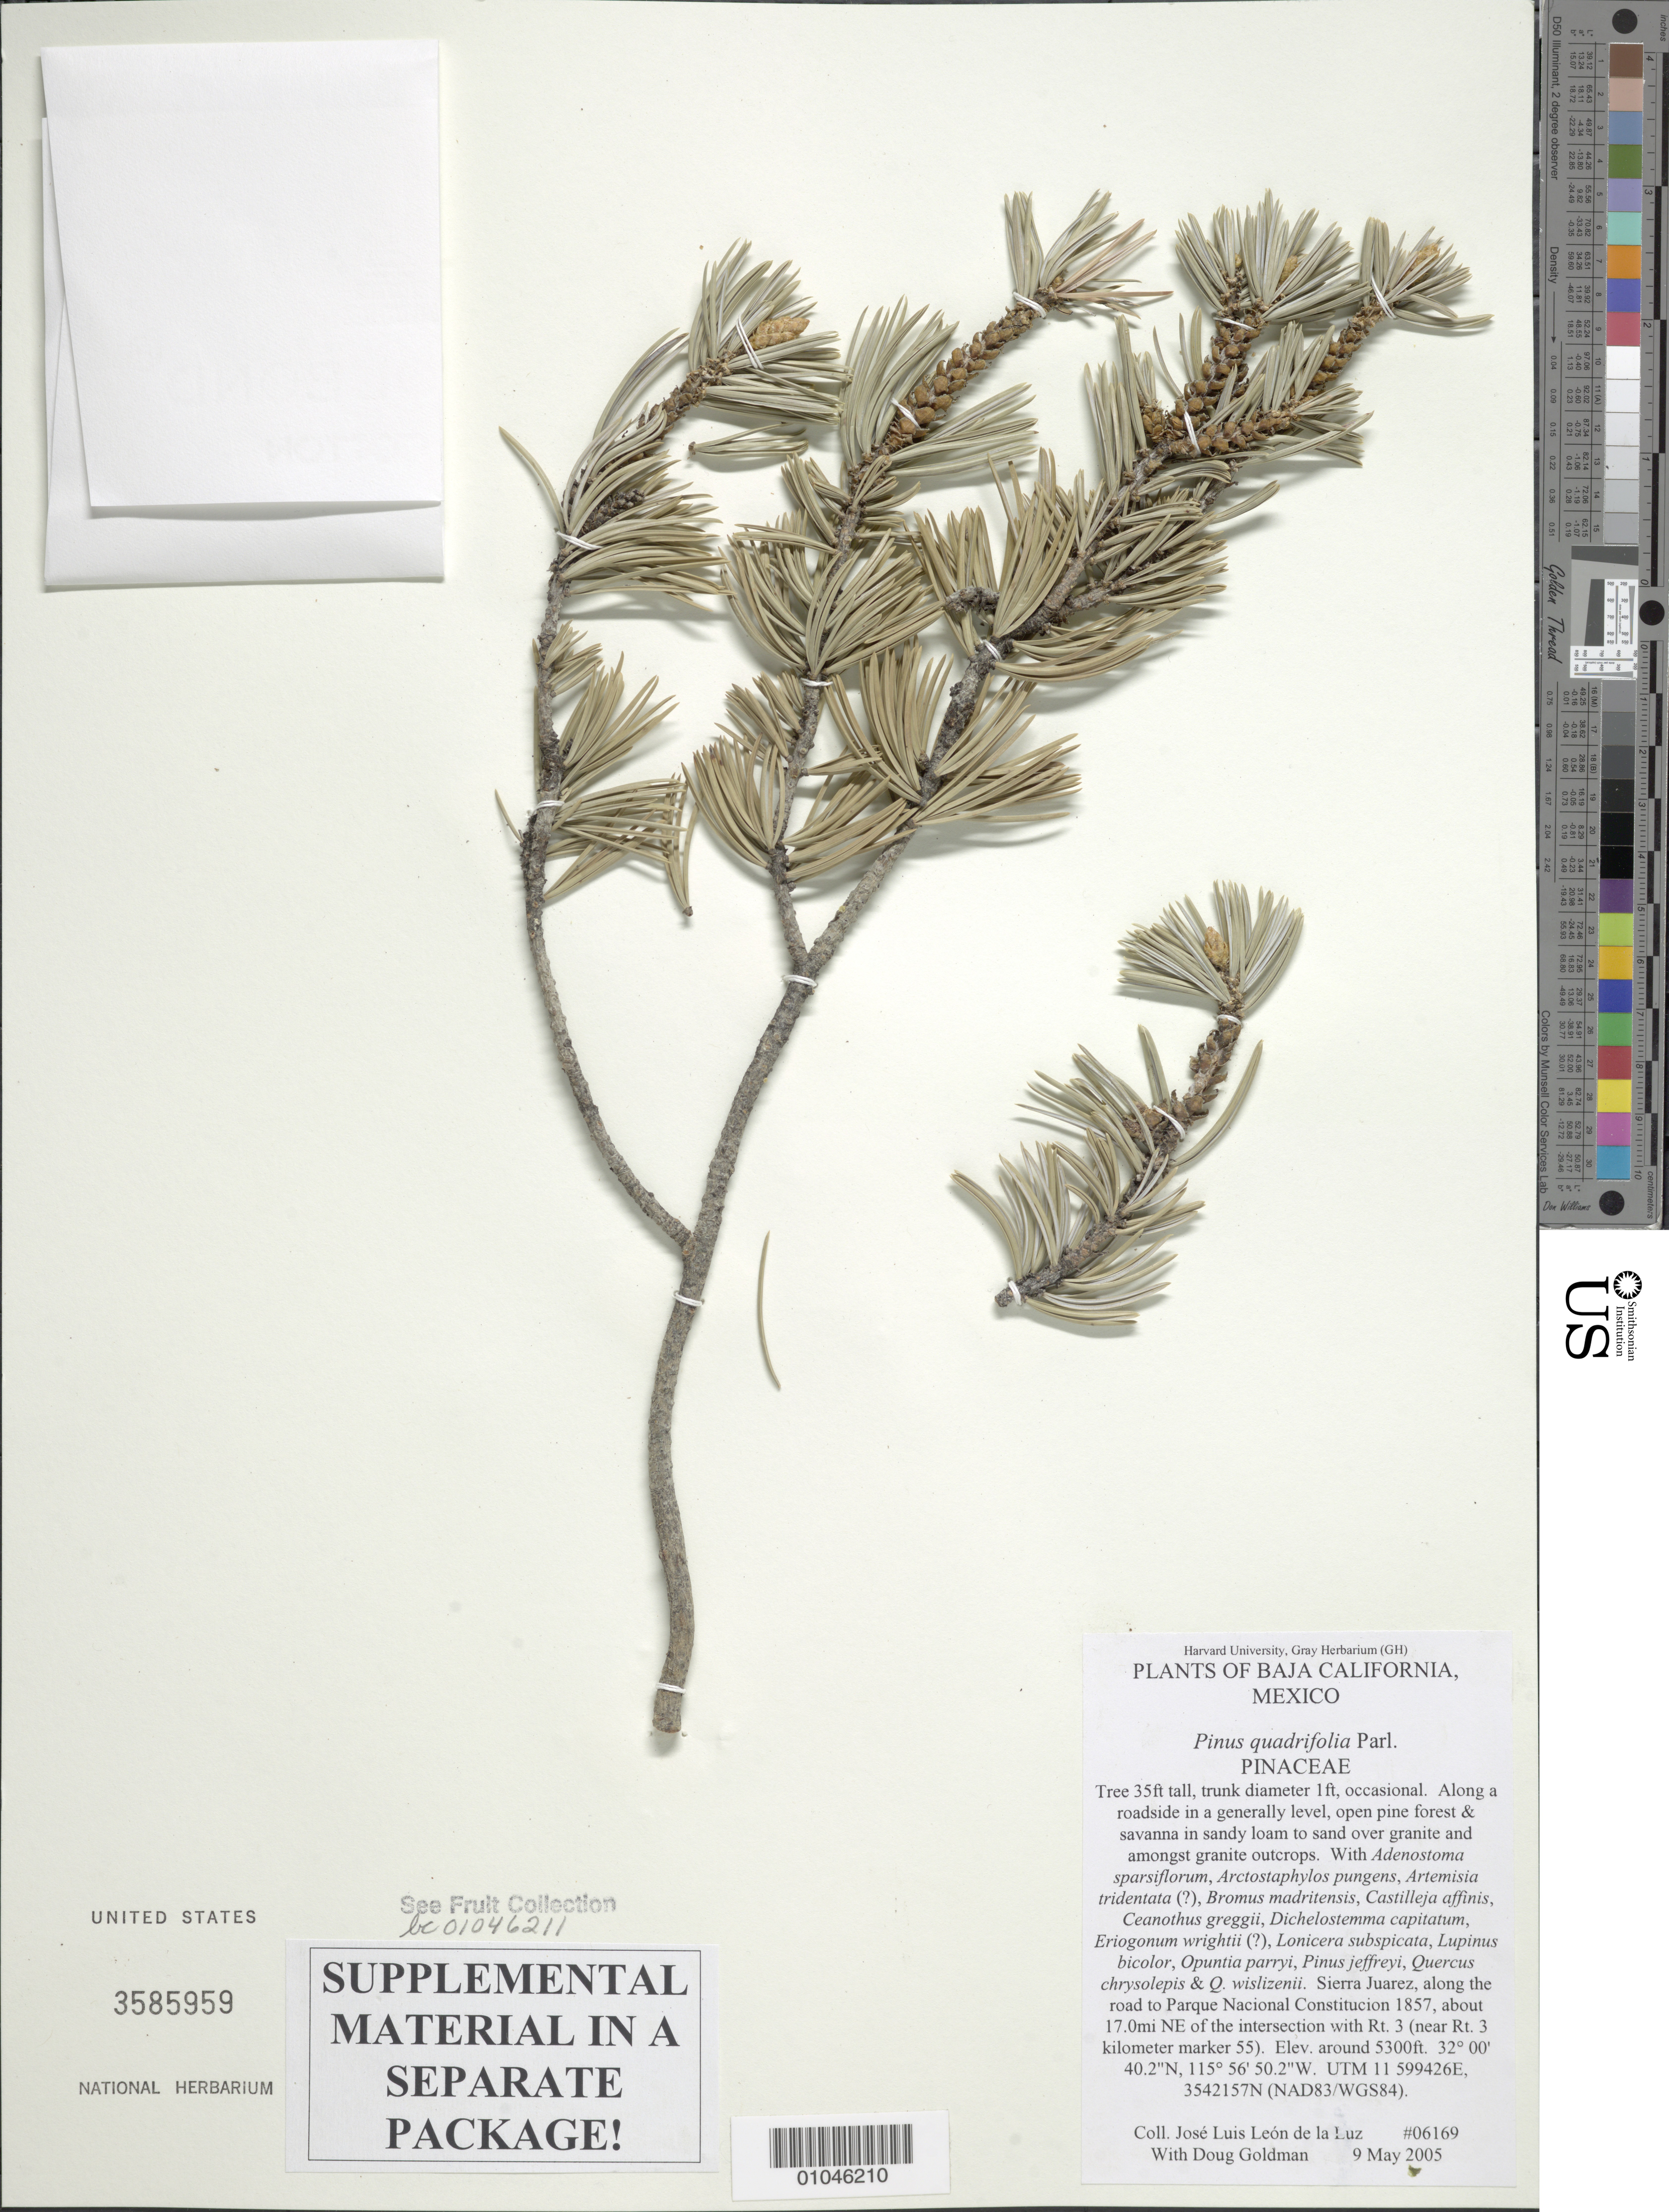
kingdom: Plantae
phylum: Tracheophyta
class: Pinopsida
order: Pinales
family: Pinaceae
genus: Pinus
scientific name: Pinus x quadrifolia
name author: Parl. ex Sudw.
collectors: J. L. León de la Luz & D. H. Goldman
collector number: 06169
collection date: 2005-05-09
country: Mexico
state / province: Baja California Norte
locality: Sierra Juarez along the road to Parque Natcional Constitucion 1857 about 17 miles NE of the intersection with Rt. 3 (near Rt.. 3 kilometer marker 55).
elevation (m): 1615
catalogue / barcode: US 3585959